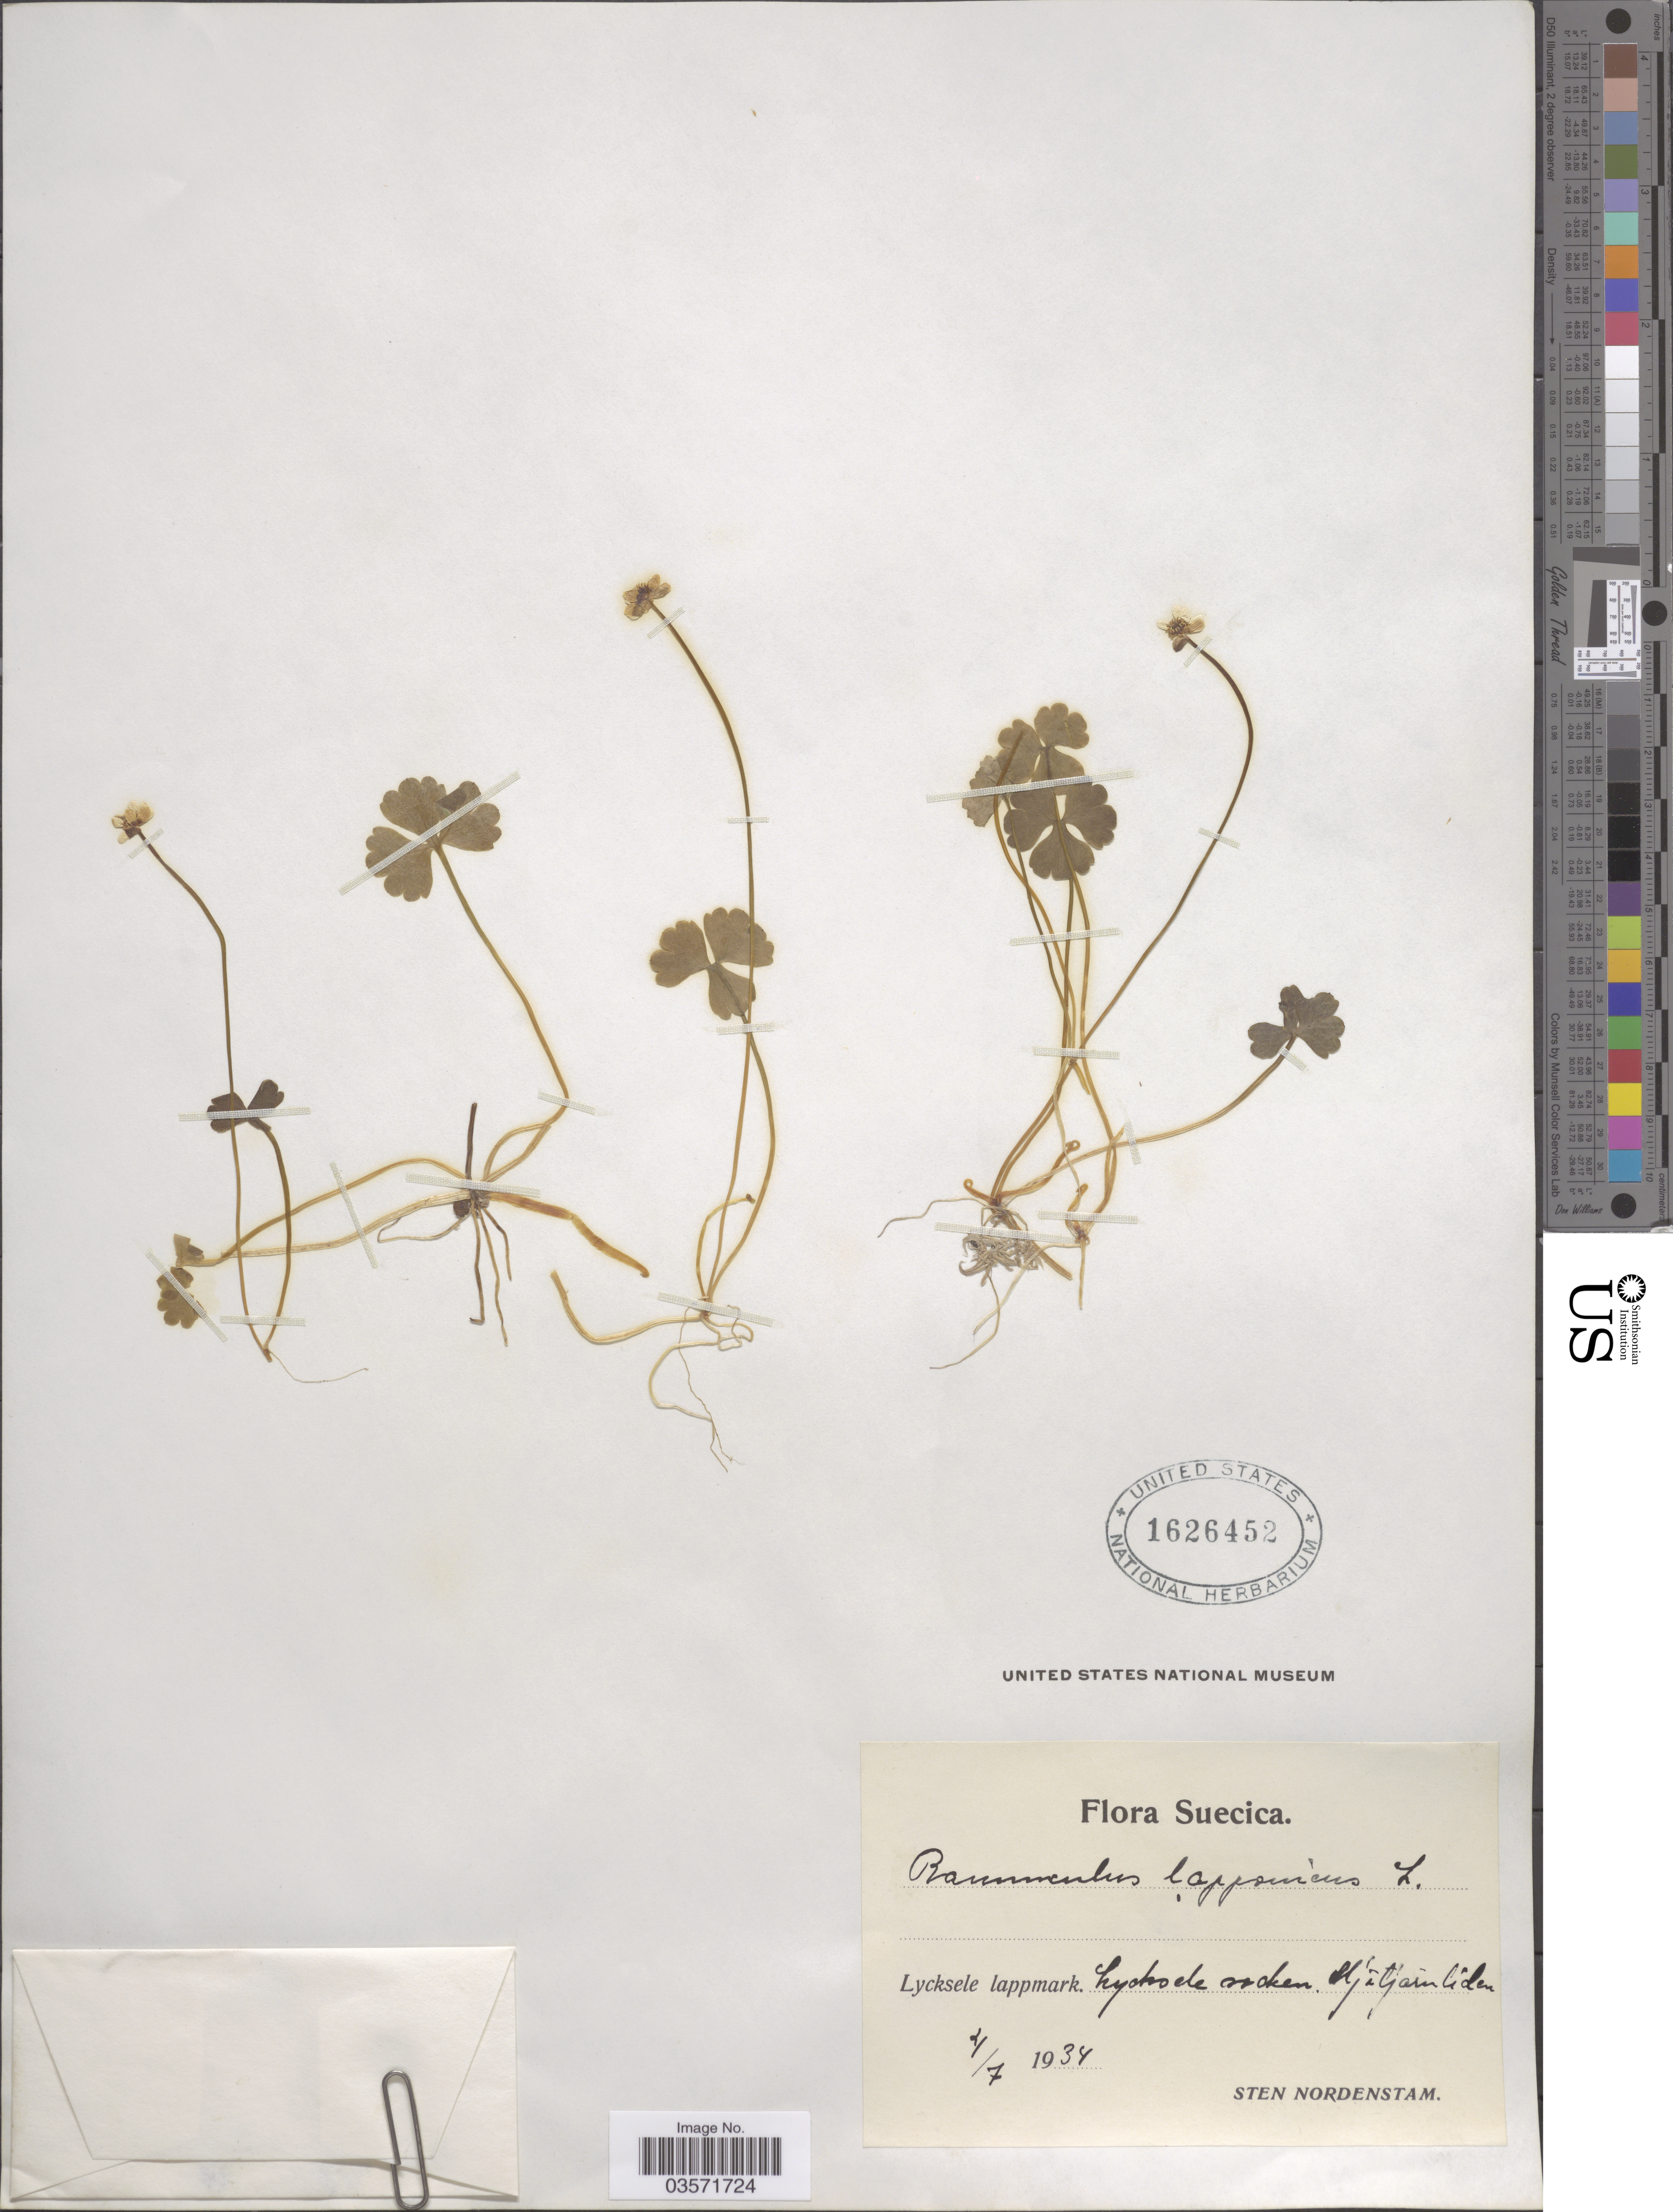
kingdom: Plantae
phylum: Tracheophyta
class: Magnoliopsida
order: Ranunculales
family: Ranunculaceae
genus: Ranunculus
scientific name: Ranunculus lapponicus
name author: L.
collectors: S. Nordenstam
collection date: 1934-07-04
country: Sweden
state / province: Västerbotten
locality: Suecica. Lycksele lappmark. Lyckode [interpreted] socken. Njatjarnliden [interpreted].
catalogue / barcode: US 1626452